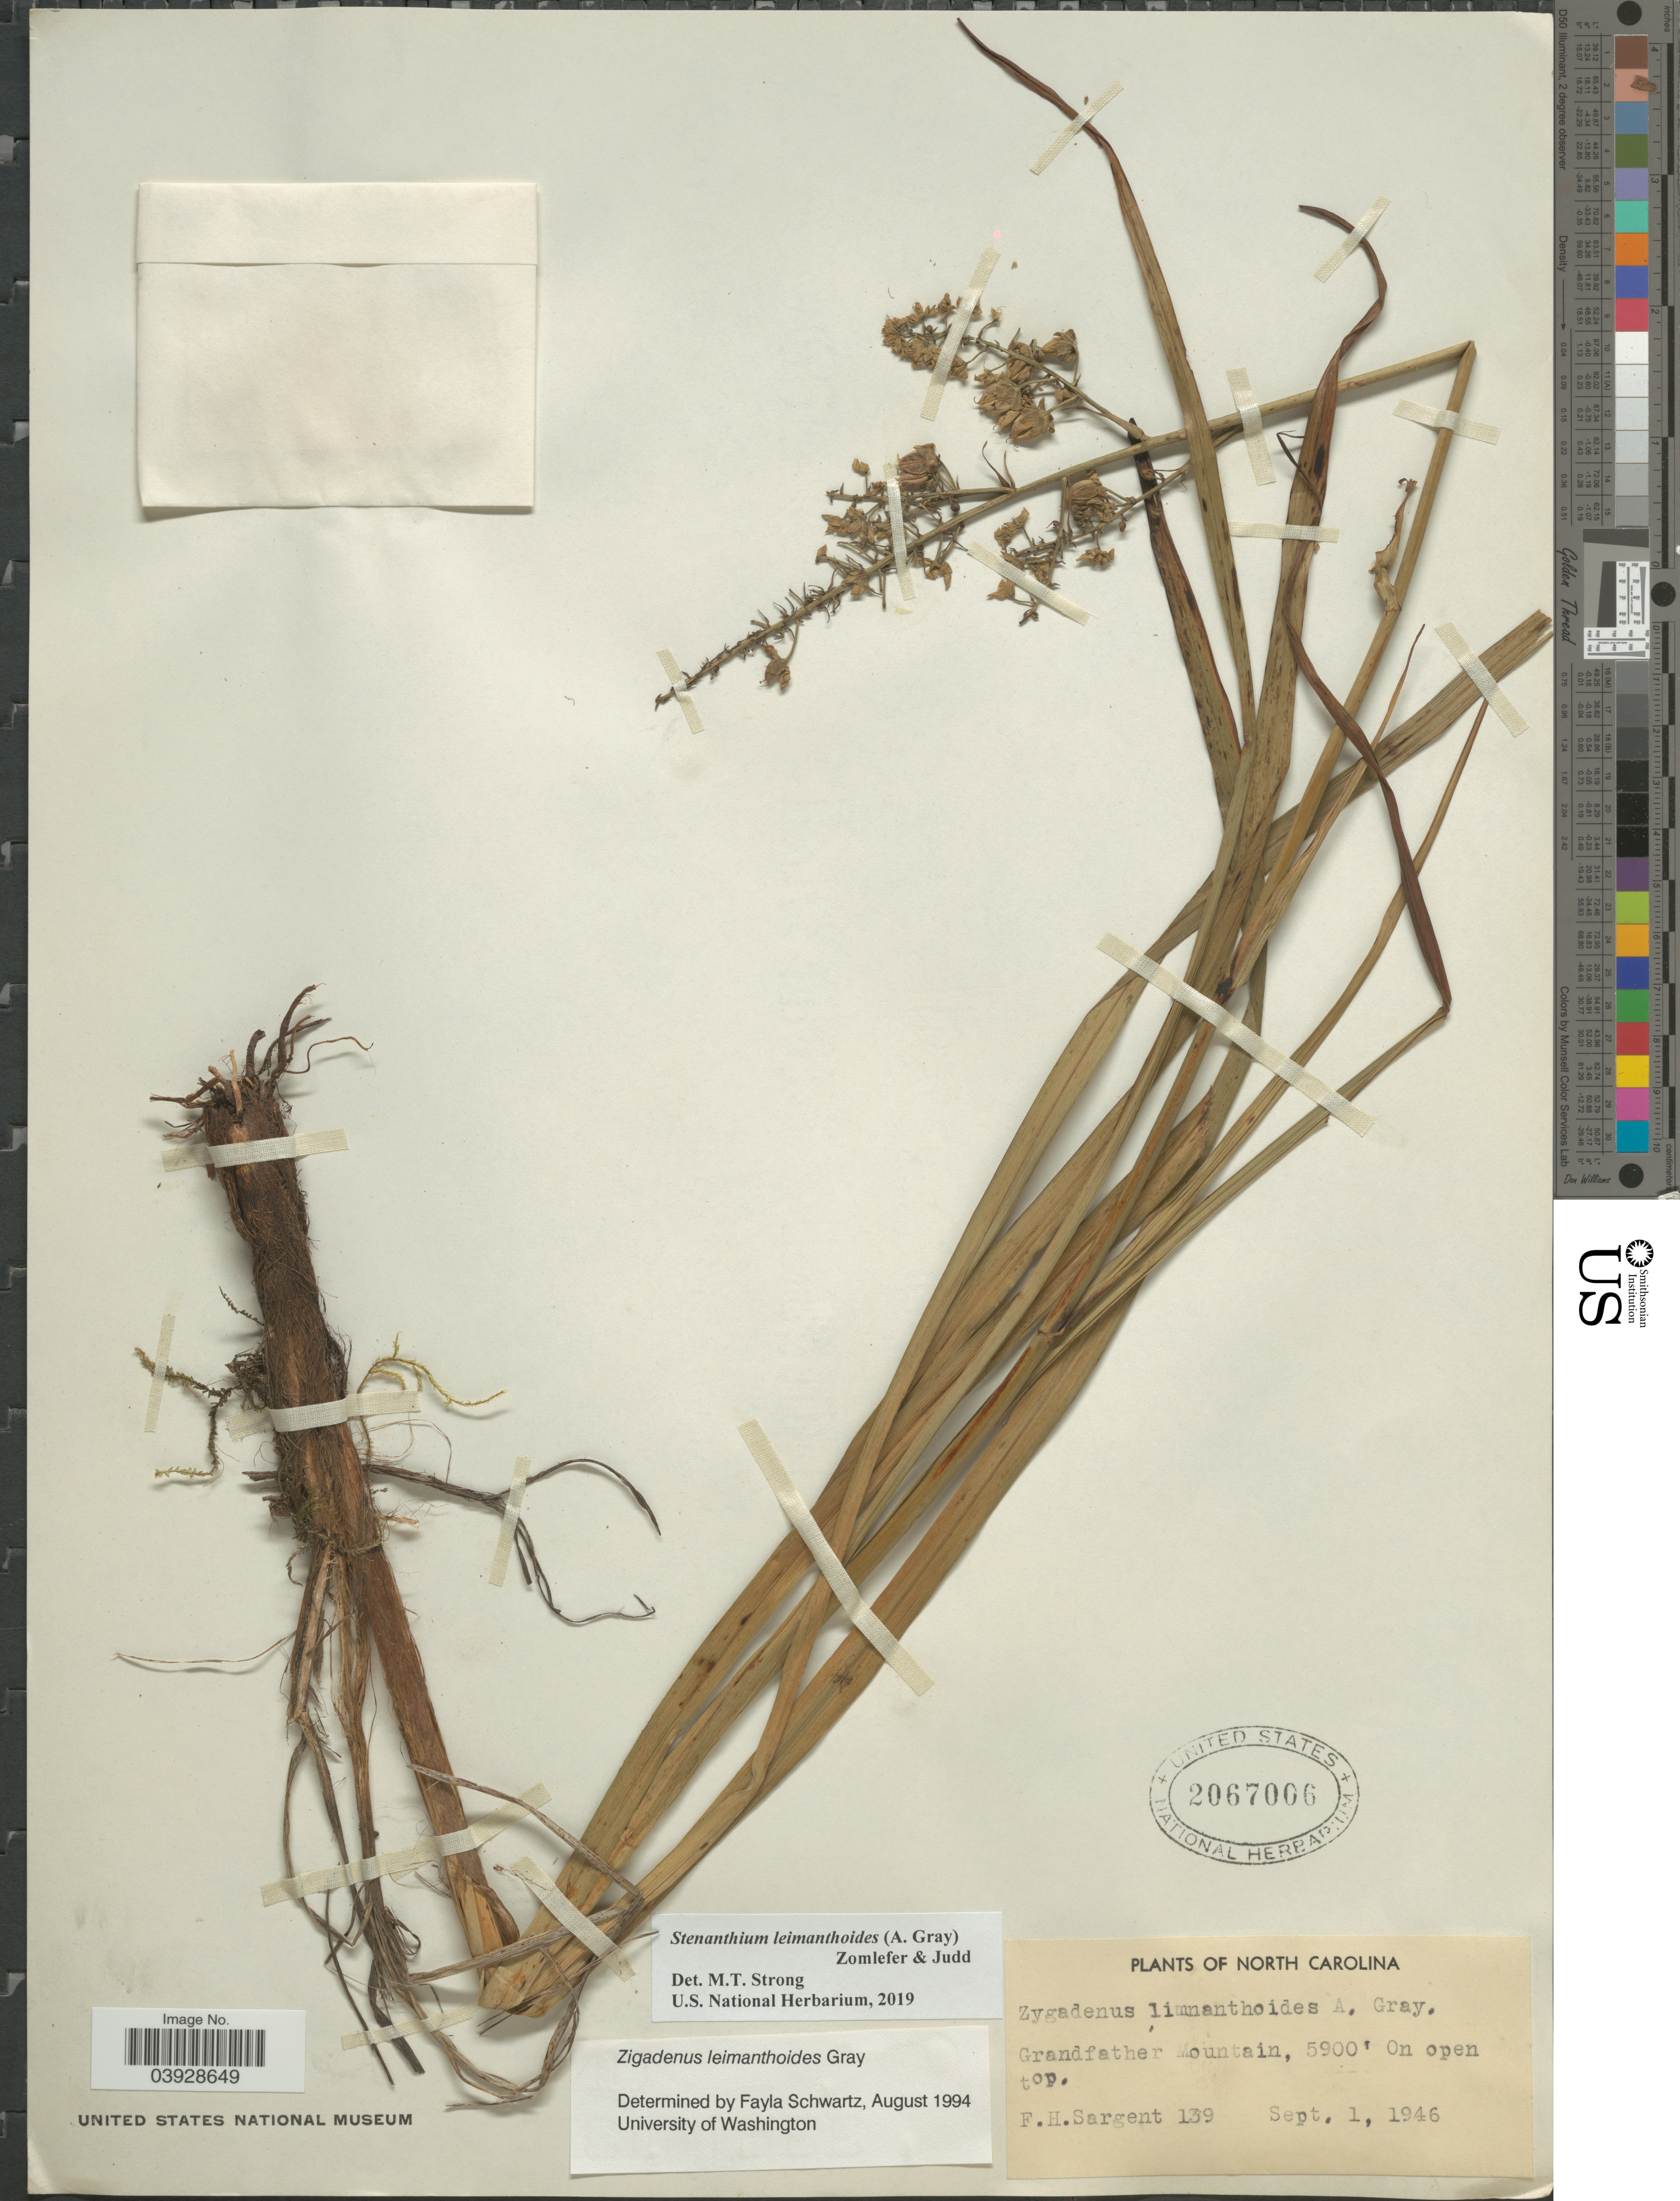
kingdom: Plantae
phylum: Tracheophyta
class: Liliopsida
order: Liliales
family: Melanthiaceae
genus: Stenanthium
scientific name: Stenanthium leimanthoides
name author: (A. Gray) Zomlefer & Judd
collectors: F. H. Sargent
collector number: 139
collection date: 1946-09-01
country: United States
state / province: North Carolina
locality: Grandfather Mountain.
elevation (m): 1798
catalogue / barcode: US 2067006